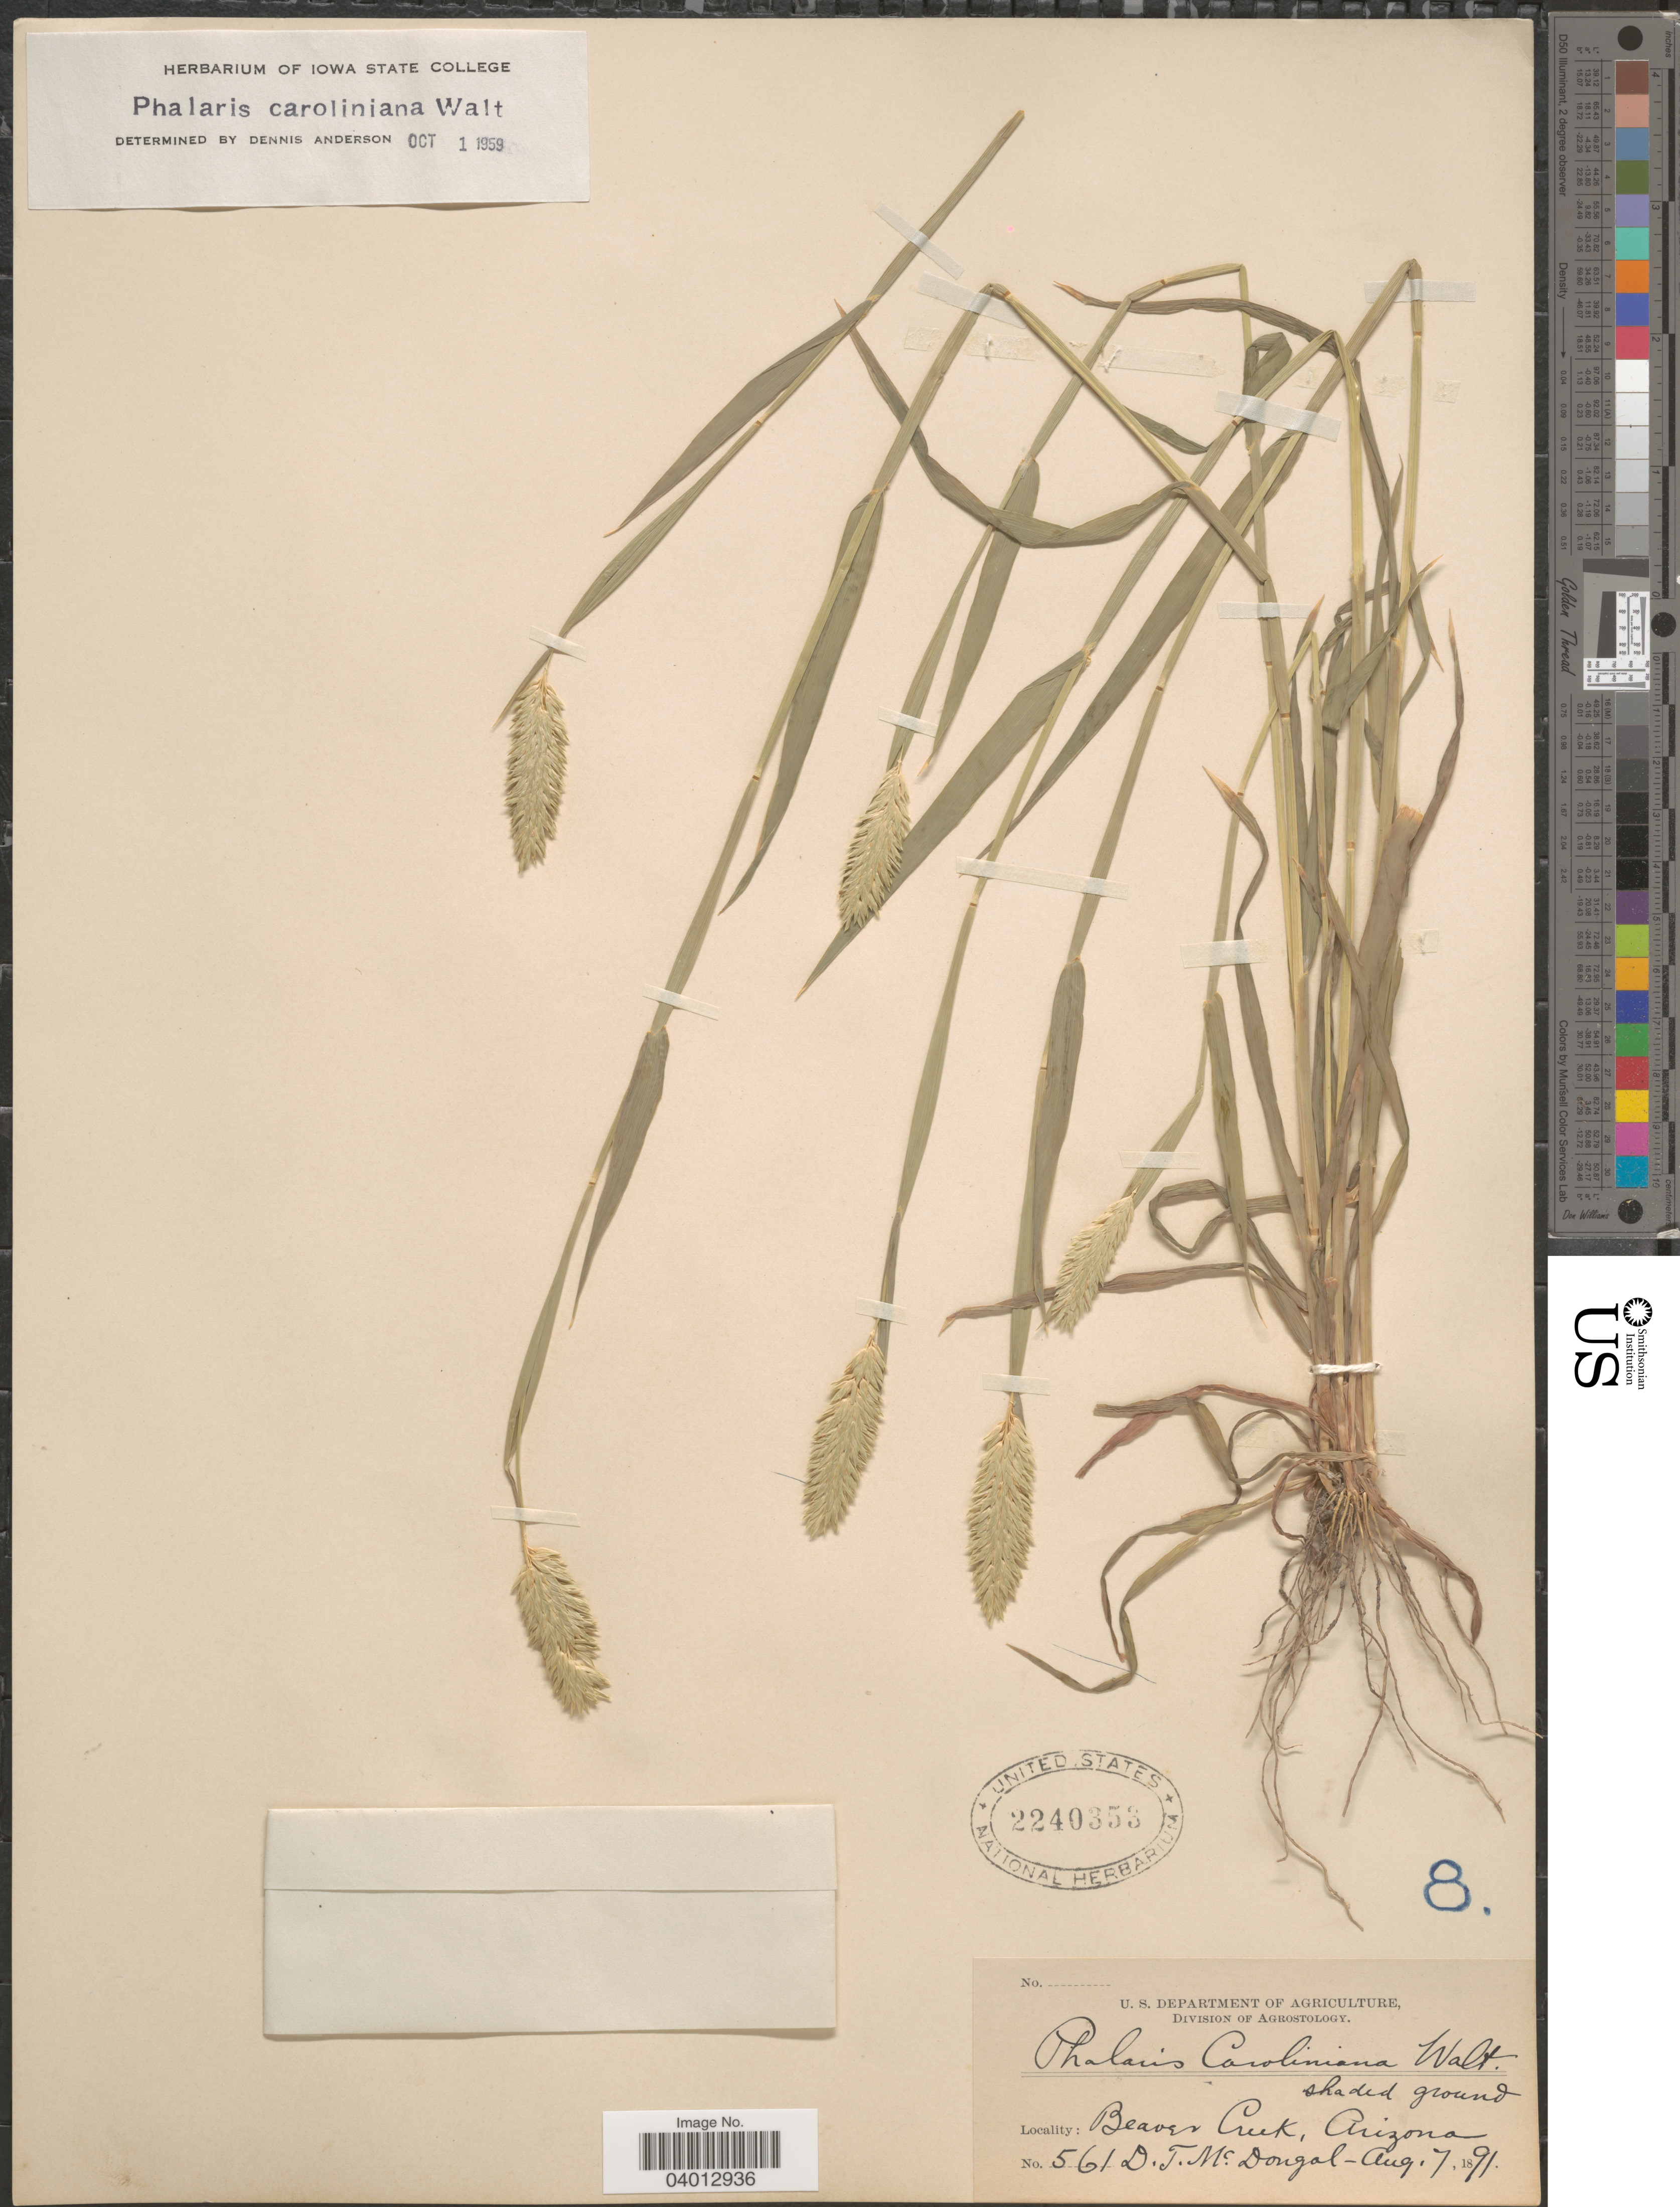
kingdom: Plantae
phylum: Tracheophyta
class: Liliopsida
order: Poales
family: Poaceae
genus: Phalaris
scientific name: Phalaris caroliniana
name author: Walter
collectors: D. McDougal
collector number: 561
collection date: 1891-08-07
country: United States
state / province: Arizona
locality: Beaver Creek.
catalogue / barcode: US 2240353